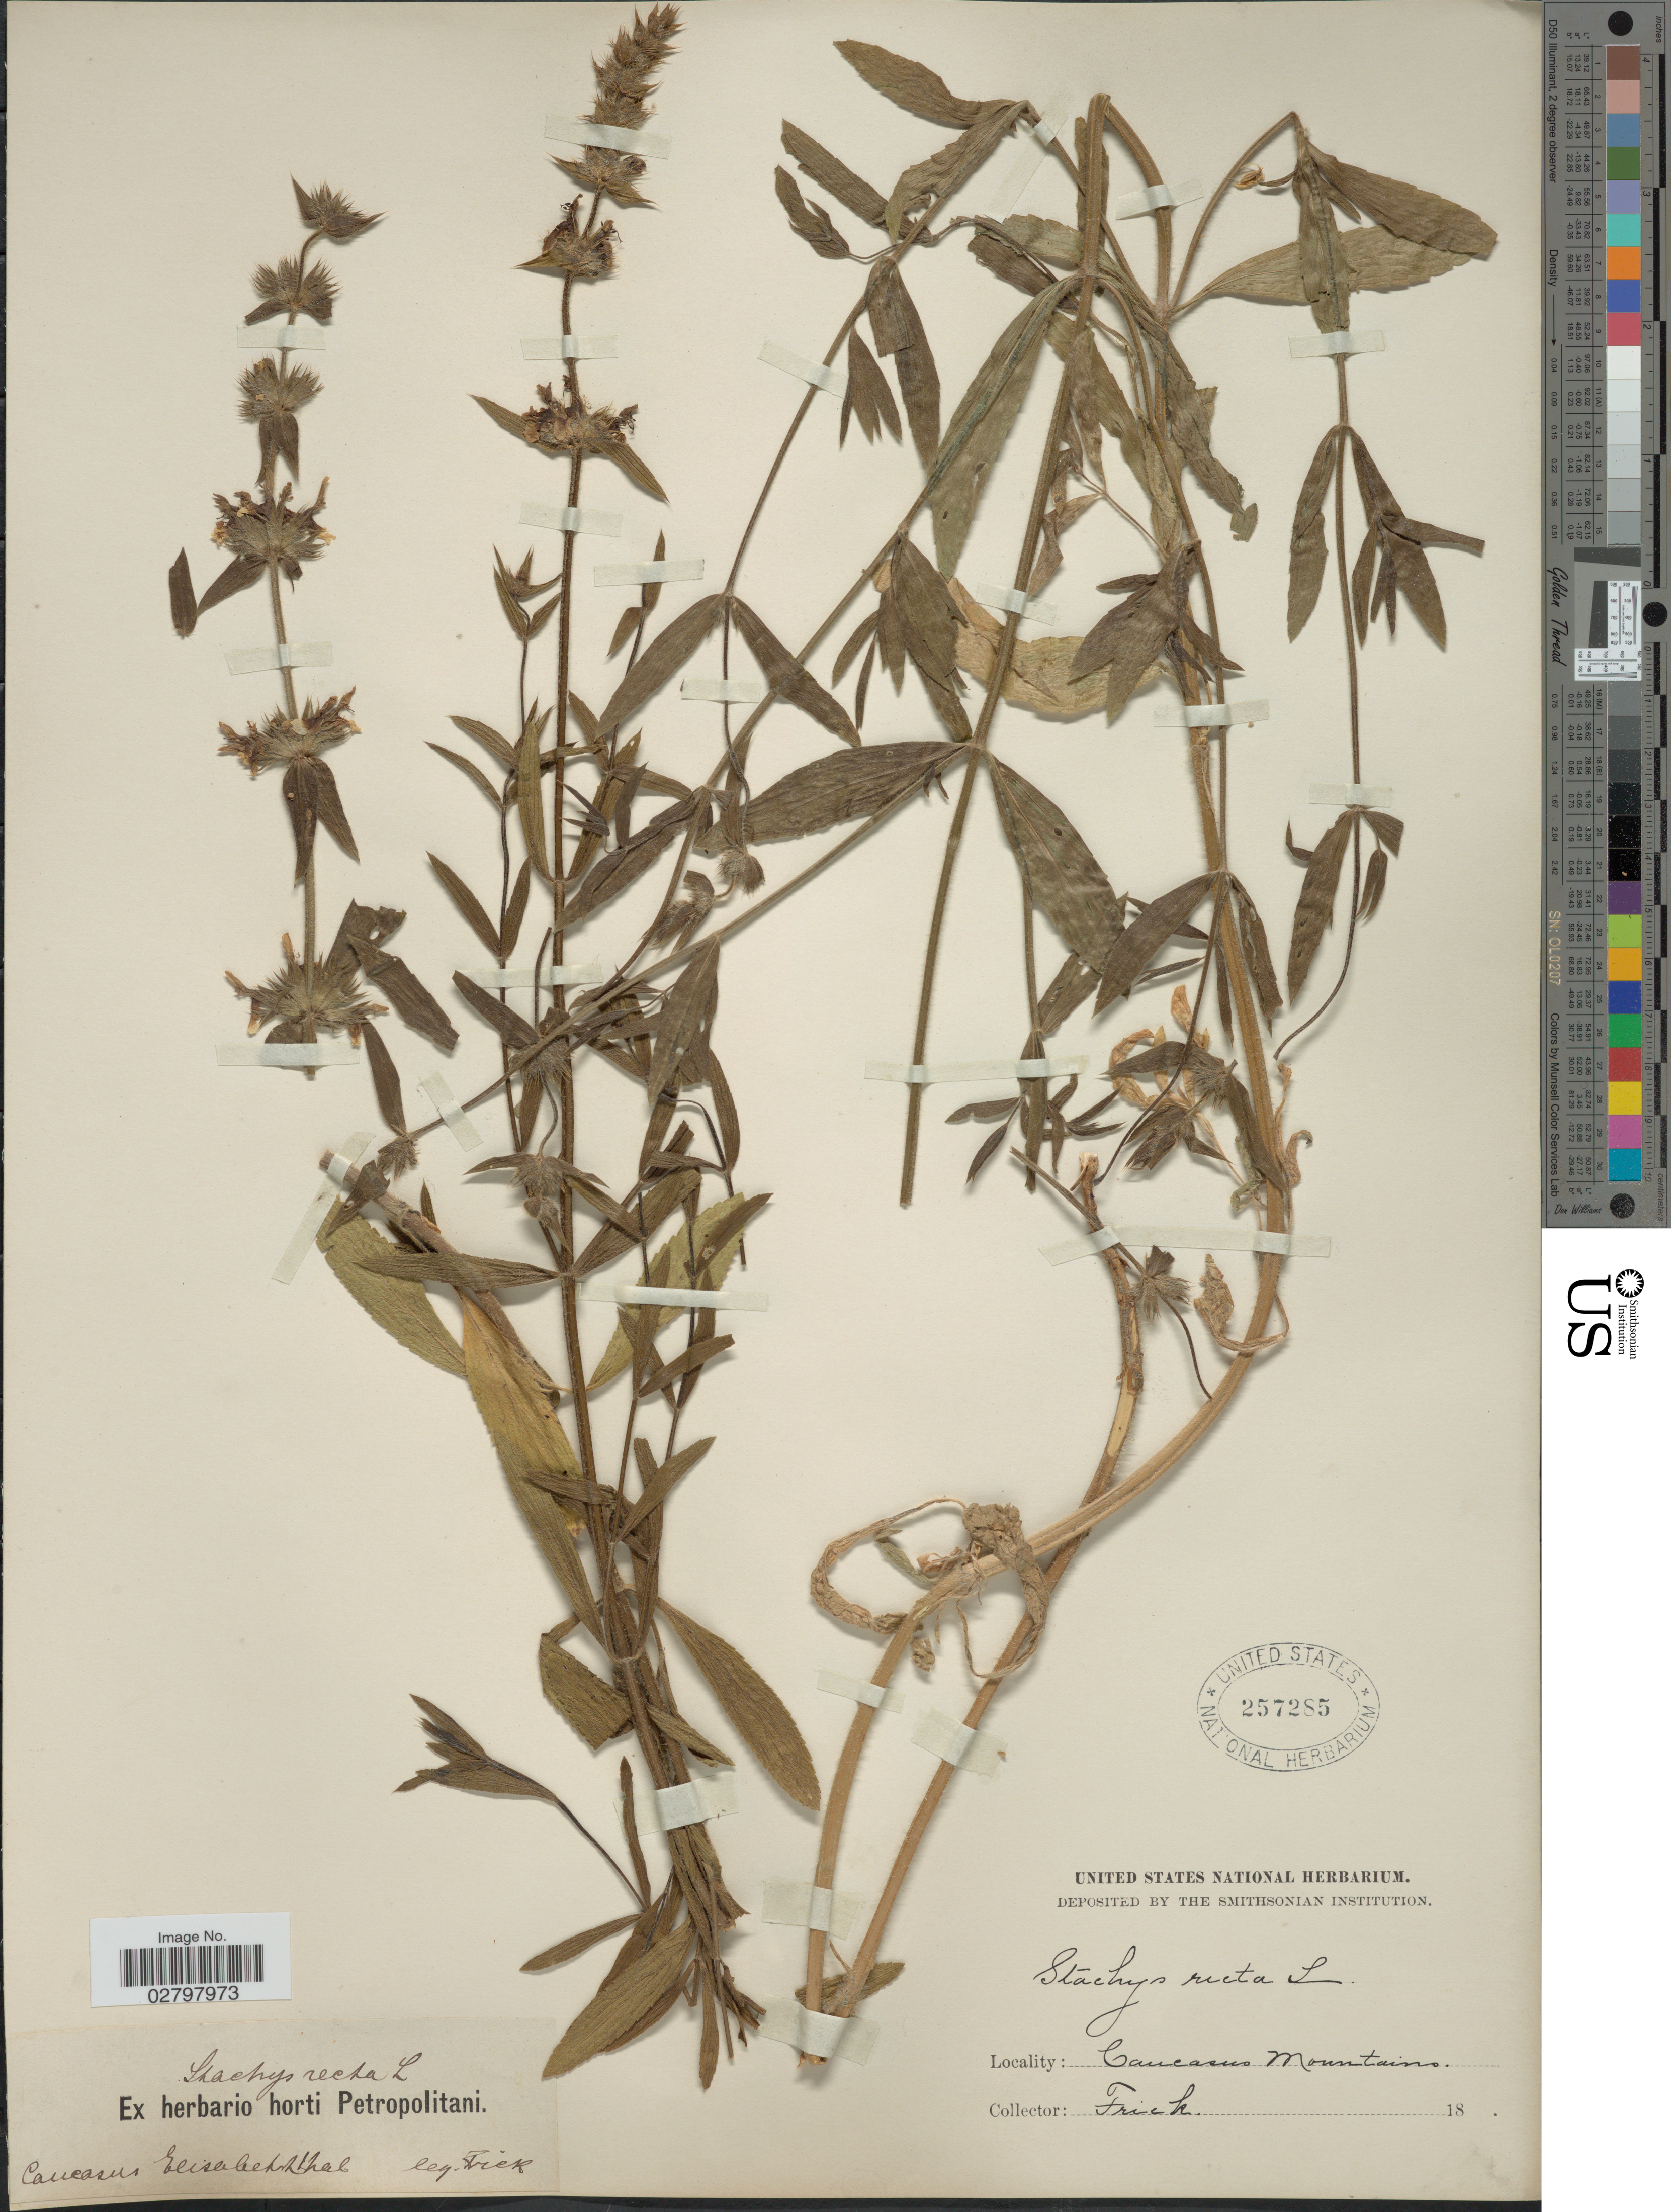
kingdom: Plantae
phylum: Tracheophyta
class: Magnoliopsida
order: Lamiales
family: Lamiaceae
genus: Stachys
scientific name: Stachys recta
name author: L.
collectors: Frick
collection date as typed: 18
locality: Caucasus Mountains, Caucasus Elisabeththal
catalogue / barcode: US 257285